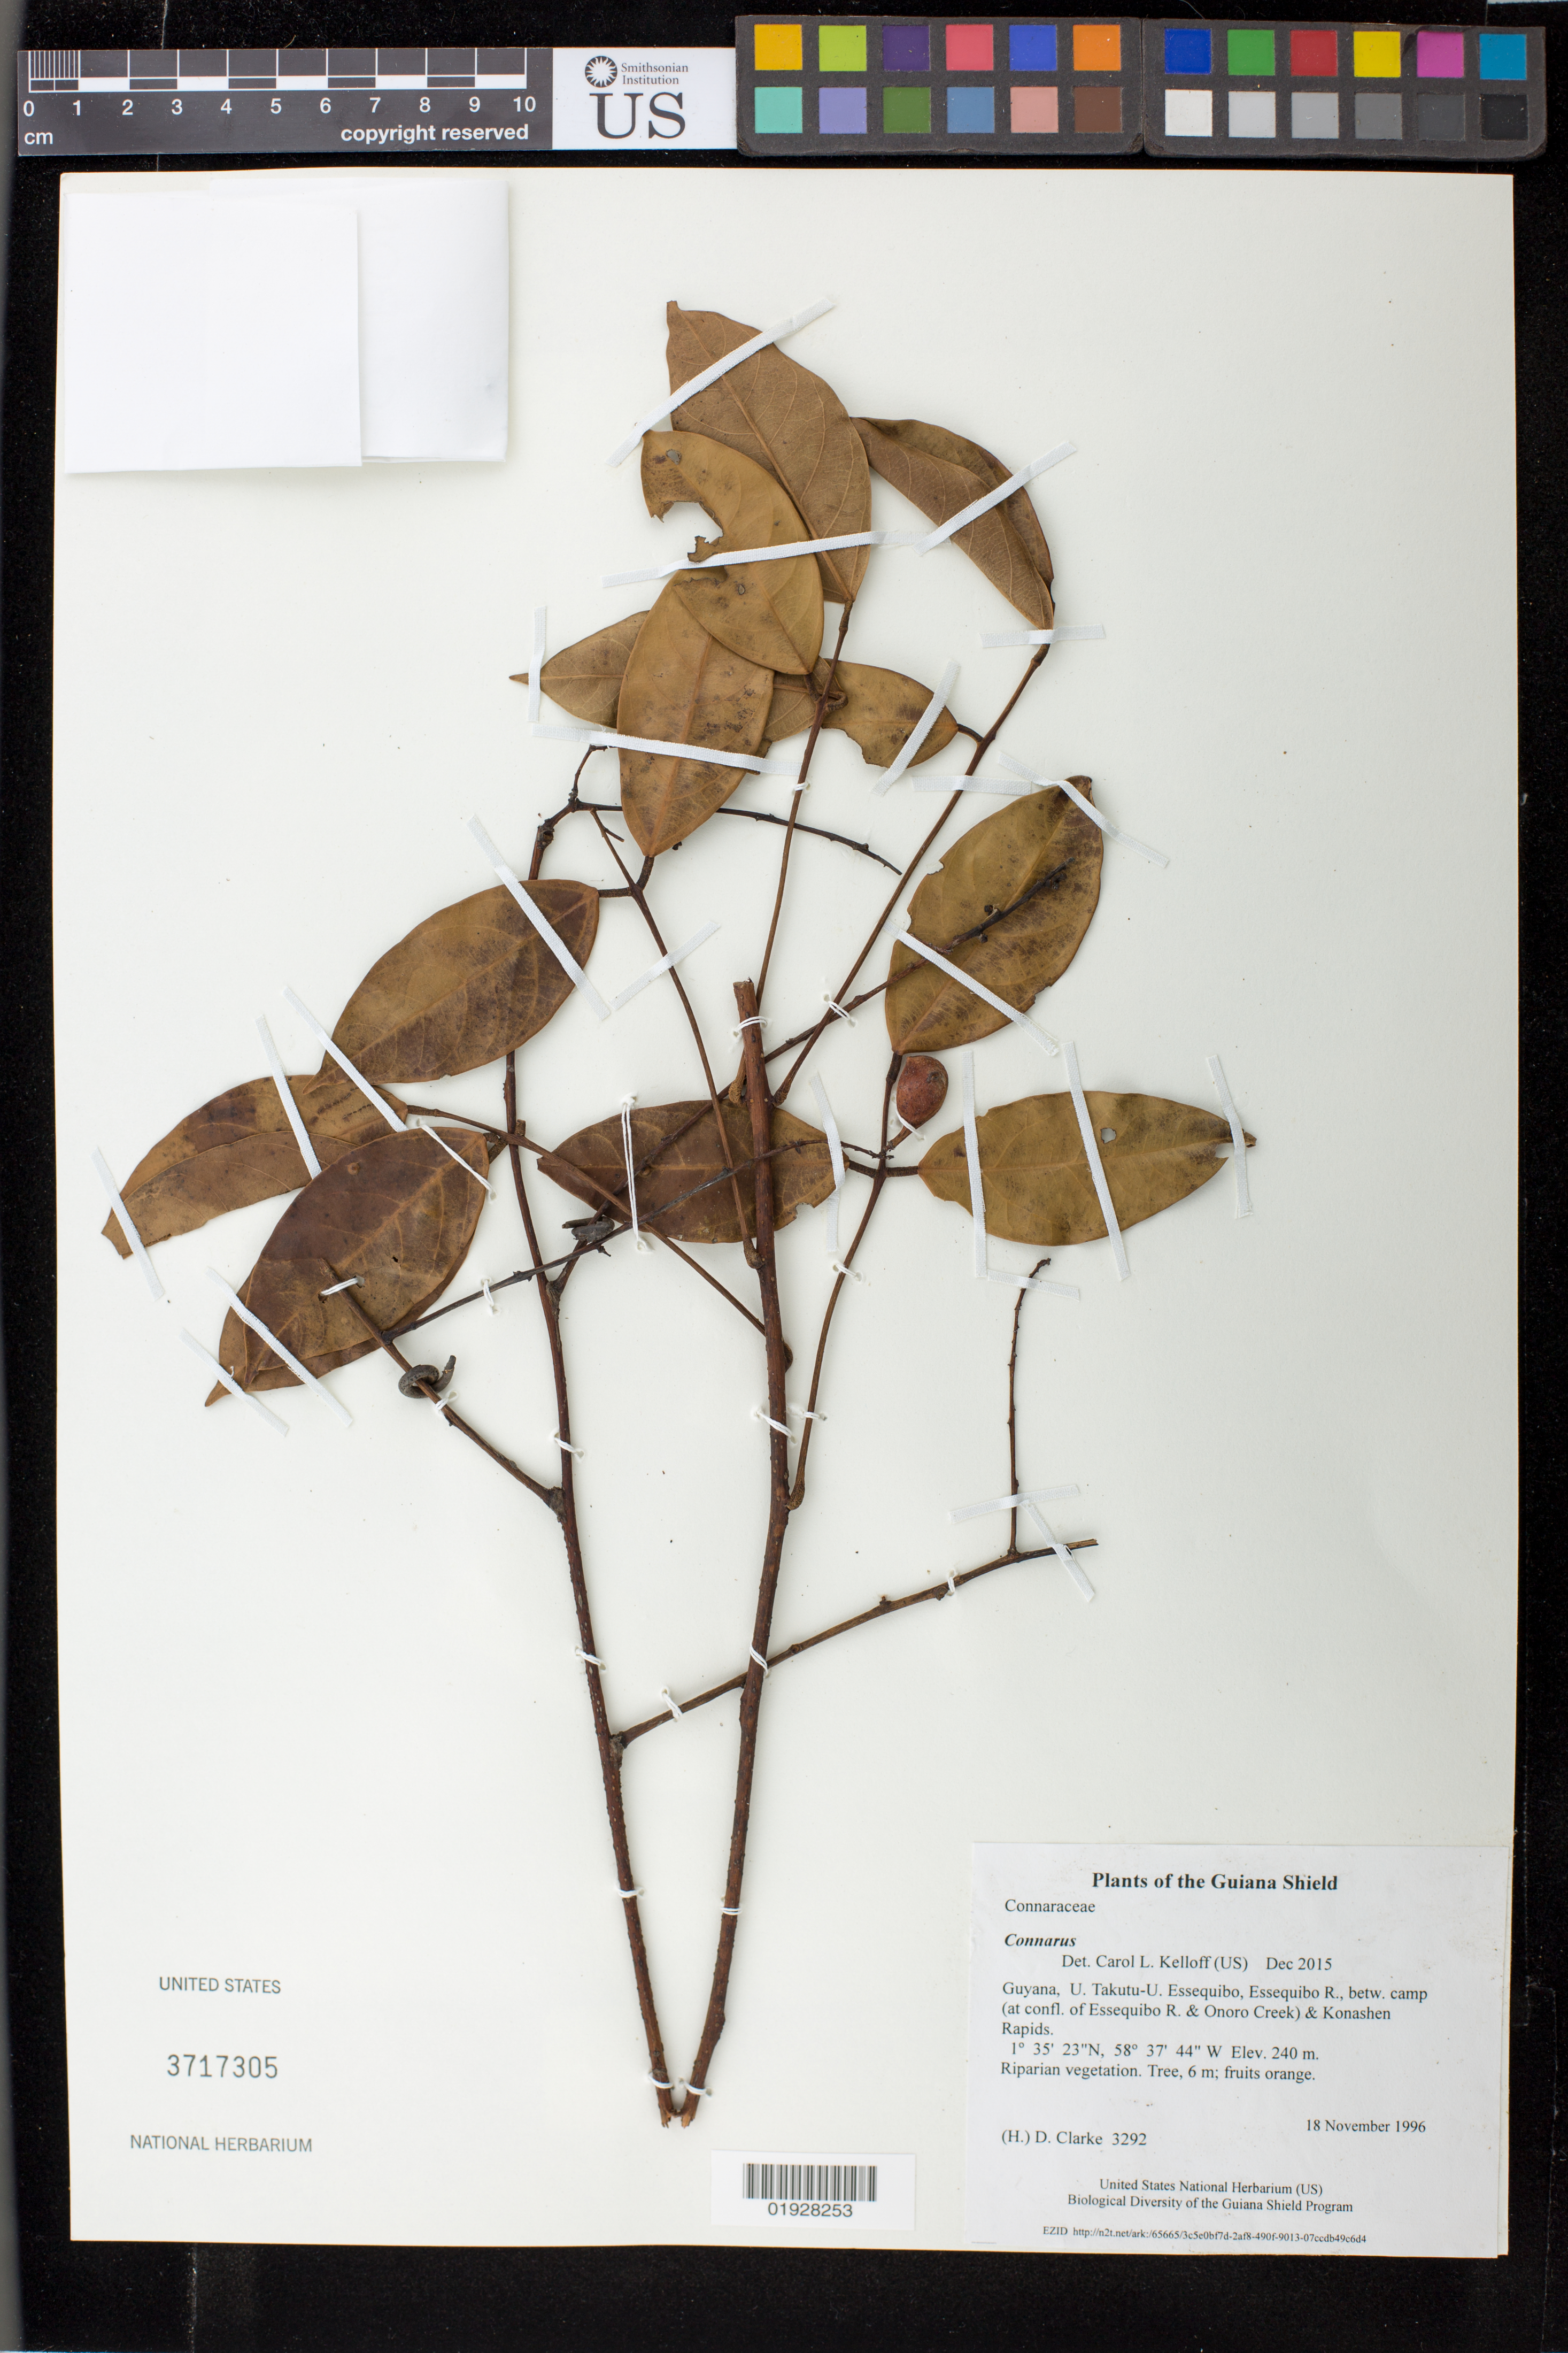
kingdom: Plantae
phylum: Tracheophyta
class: Magnoliopsida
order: Oxalidales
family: Connaraceae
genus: Connarus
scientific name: Connarus coriaceus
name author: G. Schellenb.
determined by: Toledo, Cassio Augusto Patrocinio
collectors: H. D. Clarke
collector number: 3292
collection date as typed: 18 November 1996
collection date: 1996-11-18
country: Guyana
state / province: U. Takutu-U. Essequibo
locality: Essequibo R., betw. camp (at confl. of Essequibo R. & Onoro Creek) & Konashen Rapids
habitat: Riparian vegetation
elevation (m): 240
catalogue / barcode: US 3717305